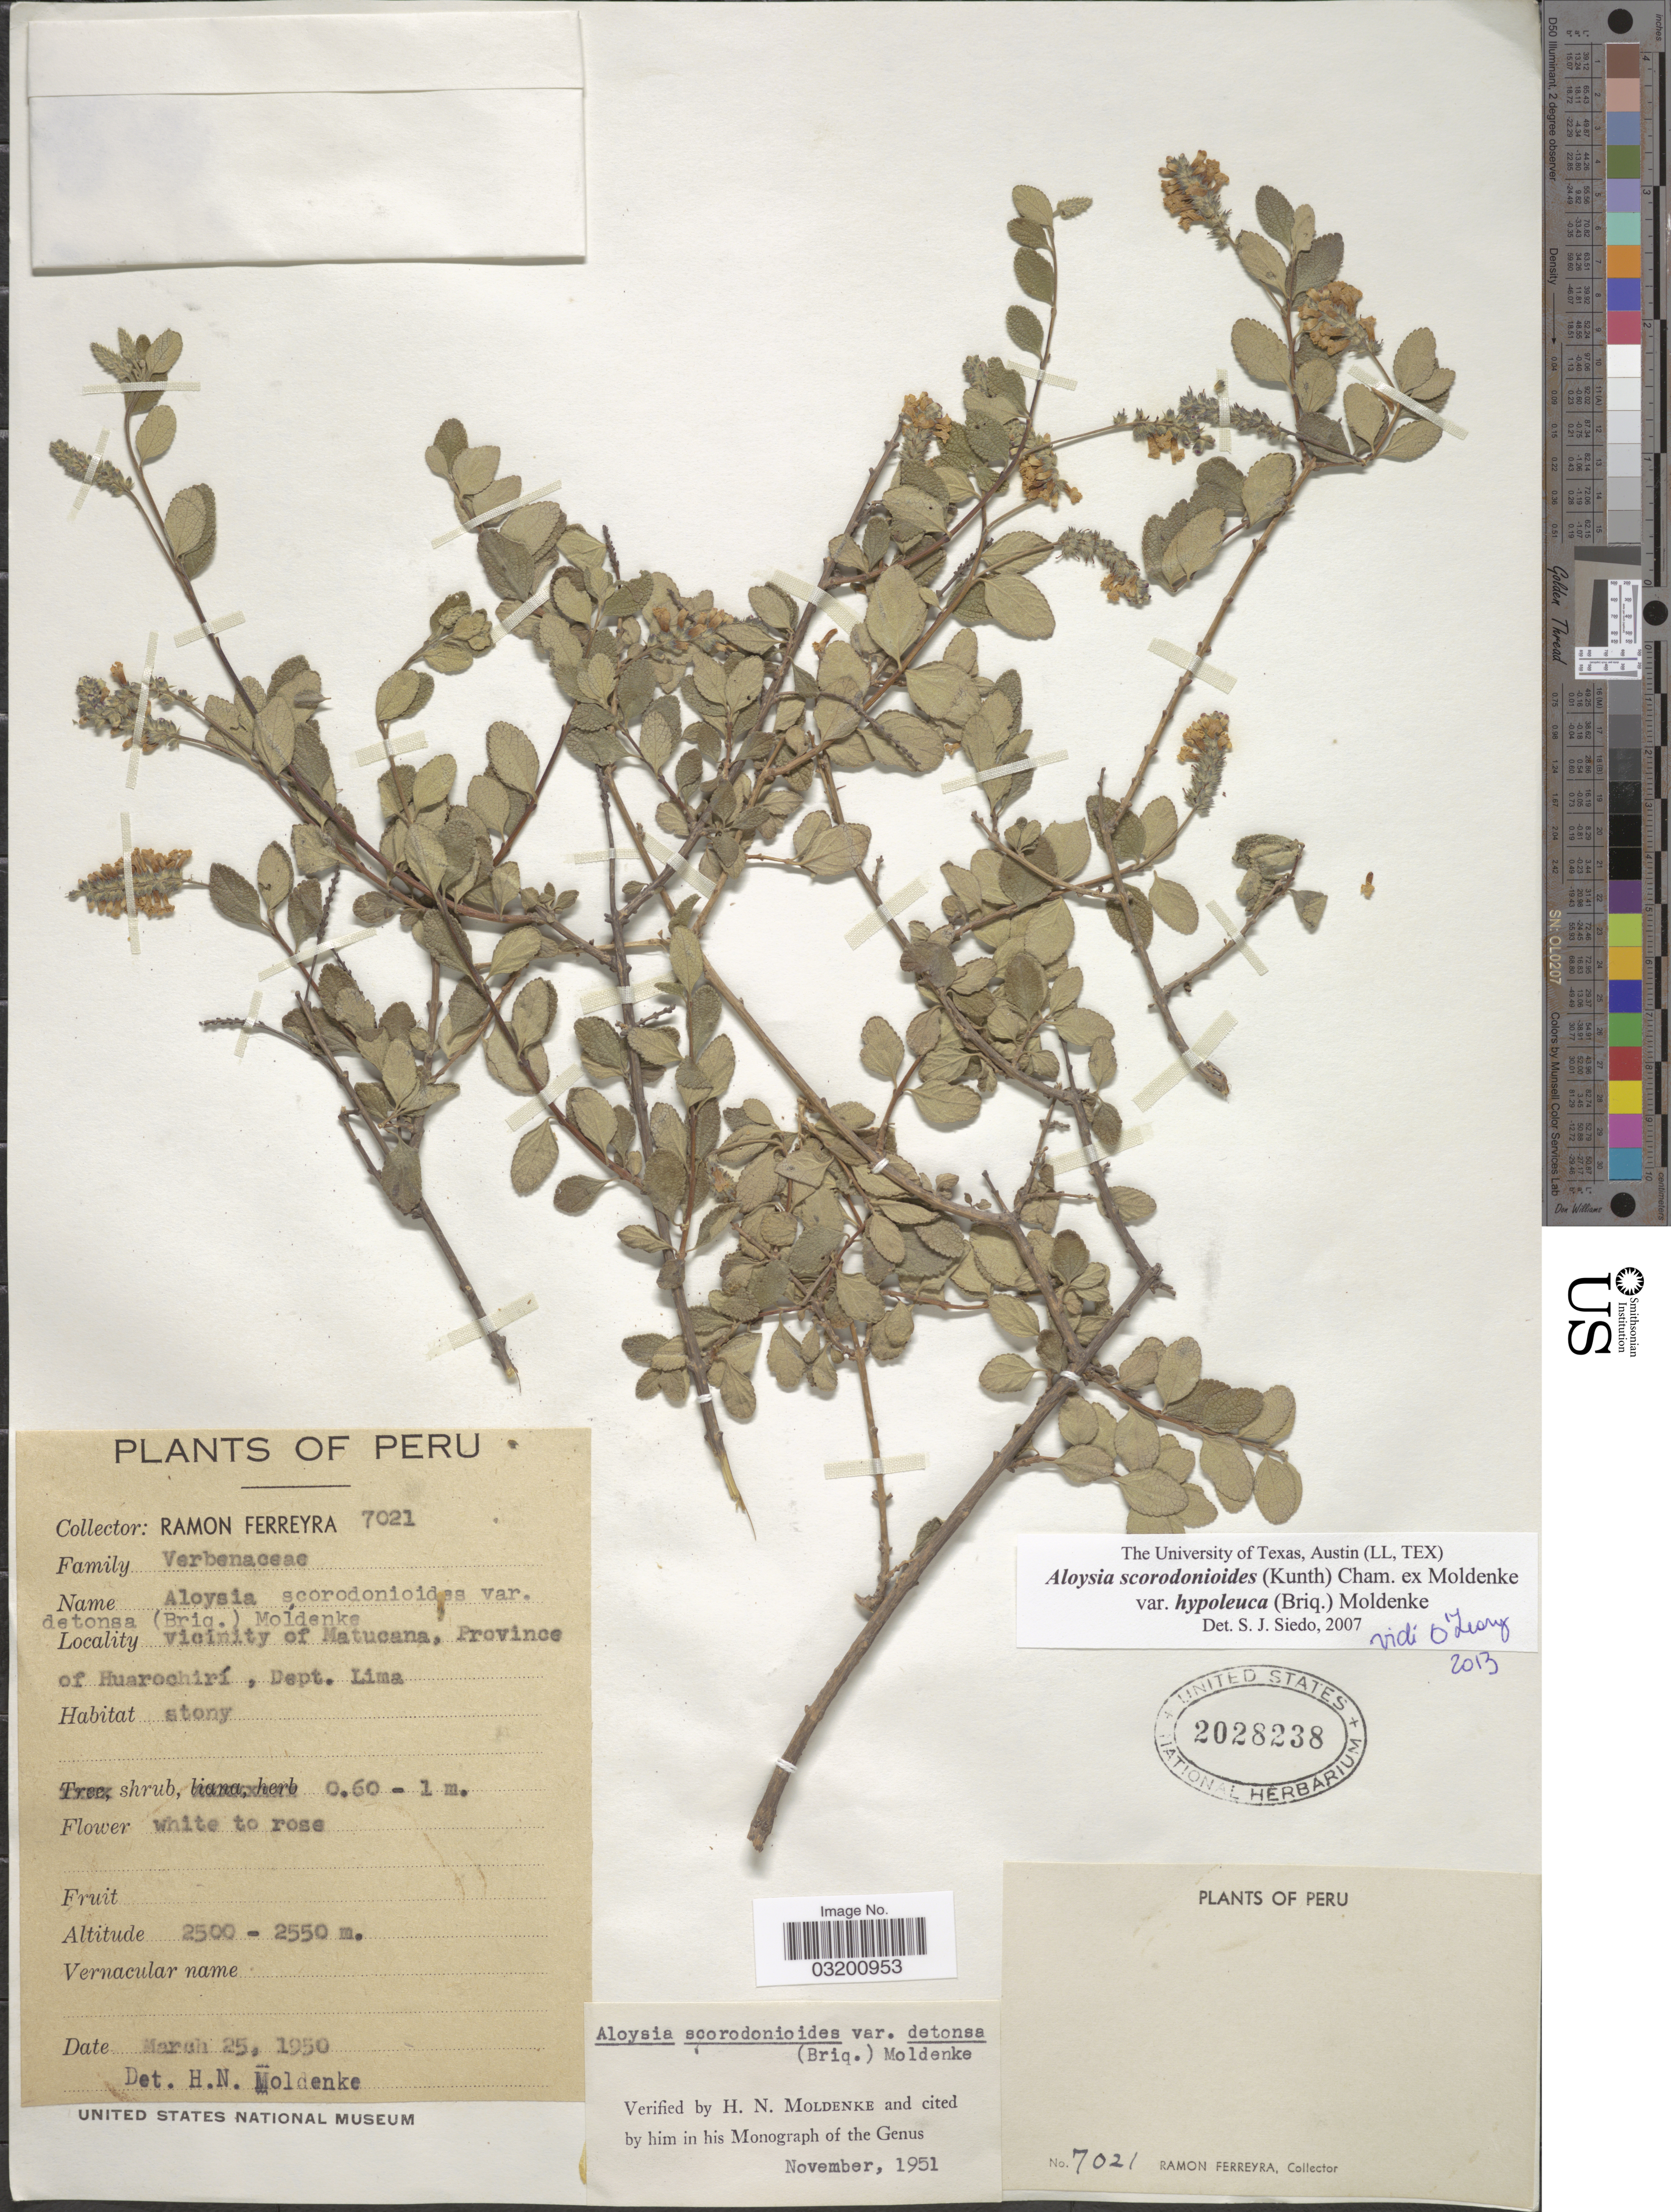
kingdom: Plantae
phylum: Tracheophyta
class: Magnoliopsida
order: Lamiales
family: Verbenaceae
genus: Aloysia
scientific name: Aloysia scorodonioides var. hypoleuca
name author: (Briq.) Moldenke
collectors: R. A. Ferreyra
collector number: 7021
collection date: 1950-03-25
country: Peru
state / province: Lima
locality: Vicinity of Matucana, Province of Huarochirí, Dept. Lima.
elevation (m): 2500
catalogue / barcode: US 2028238